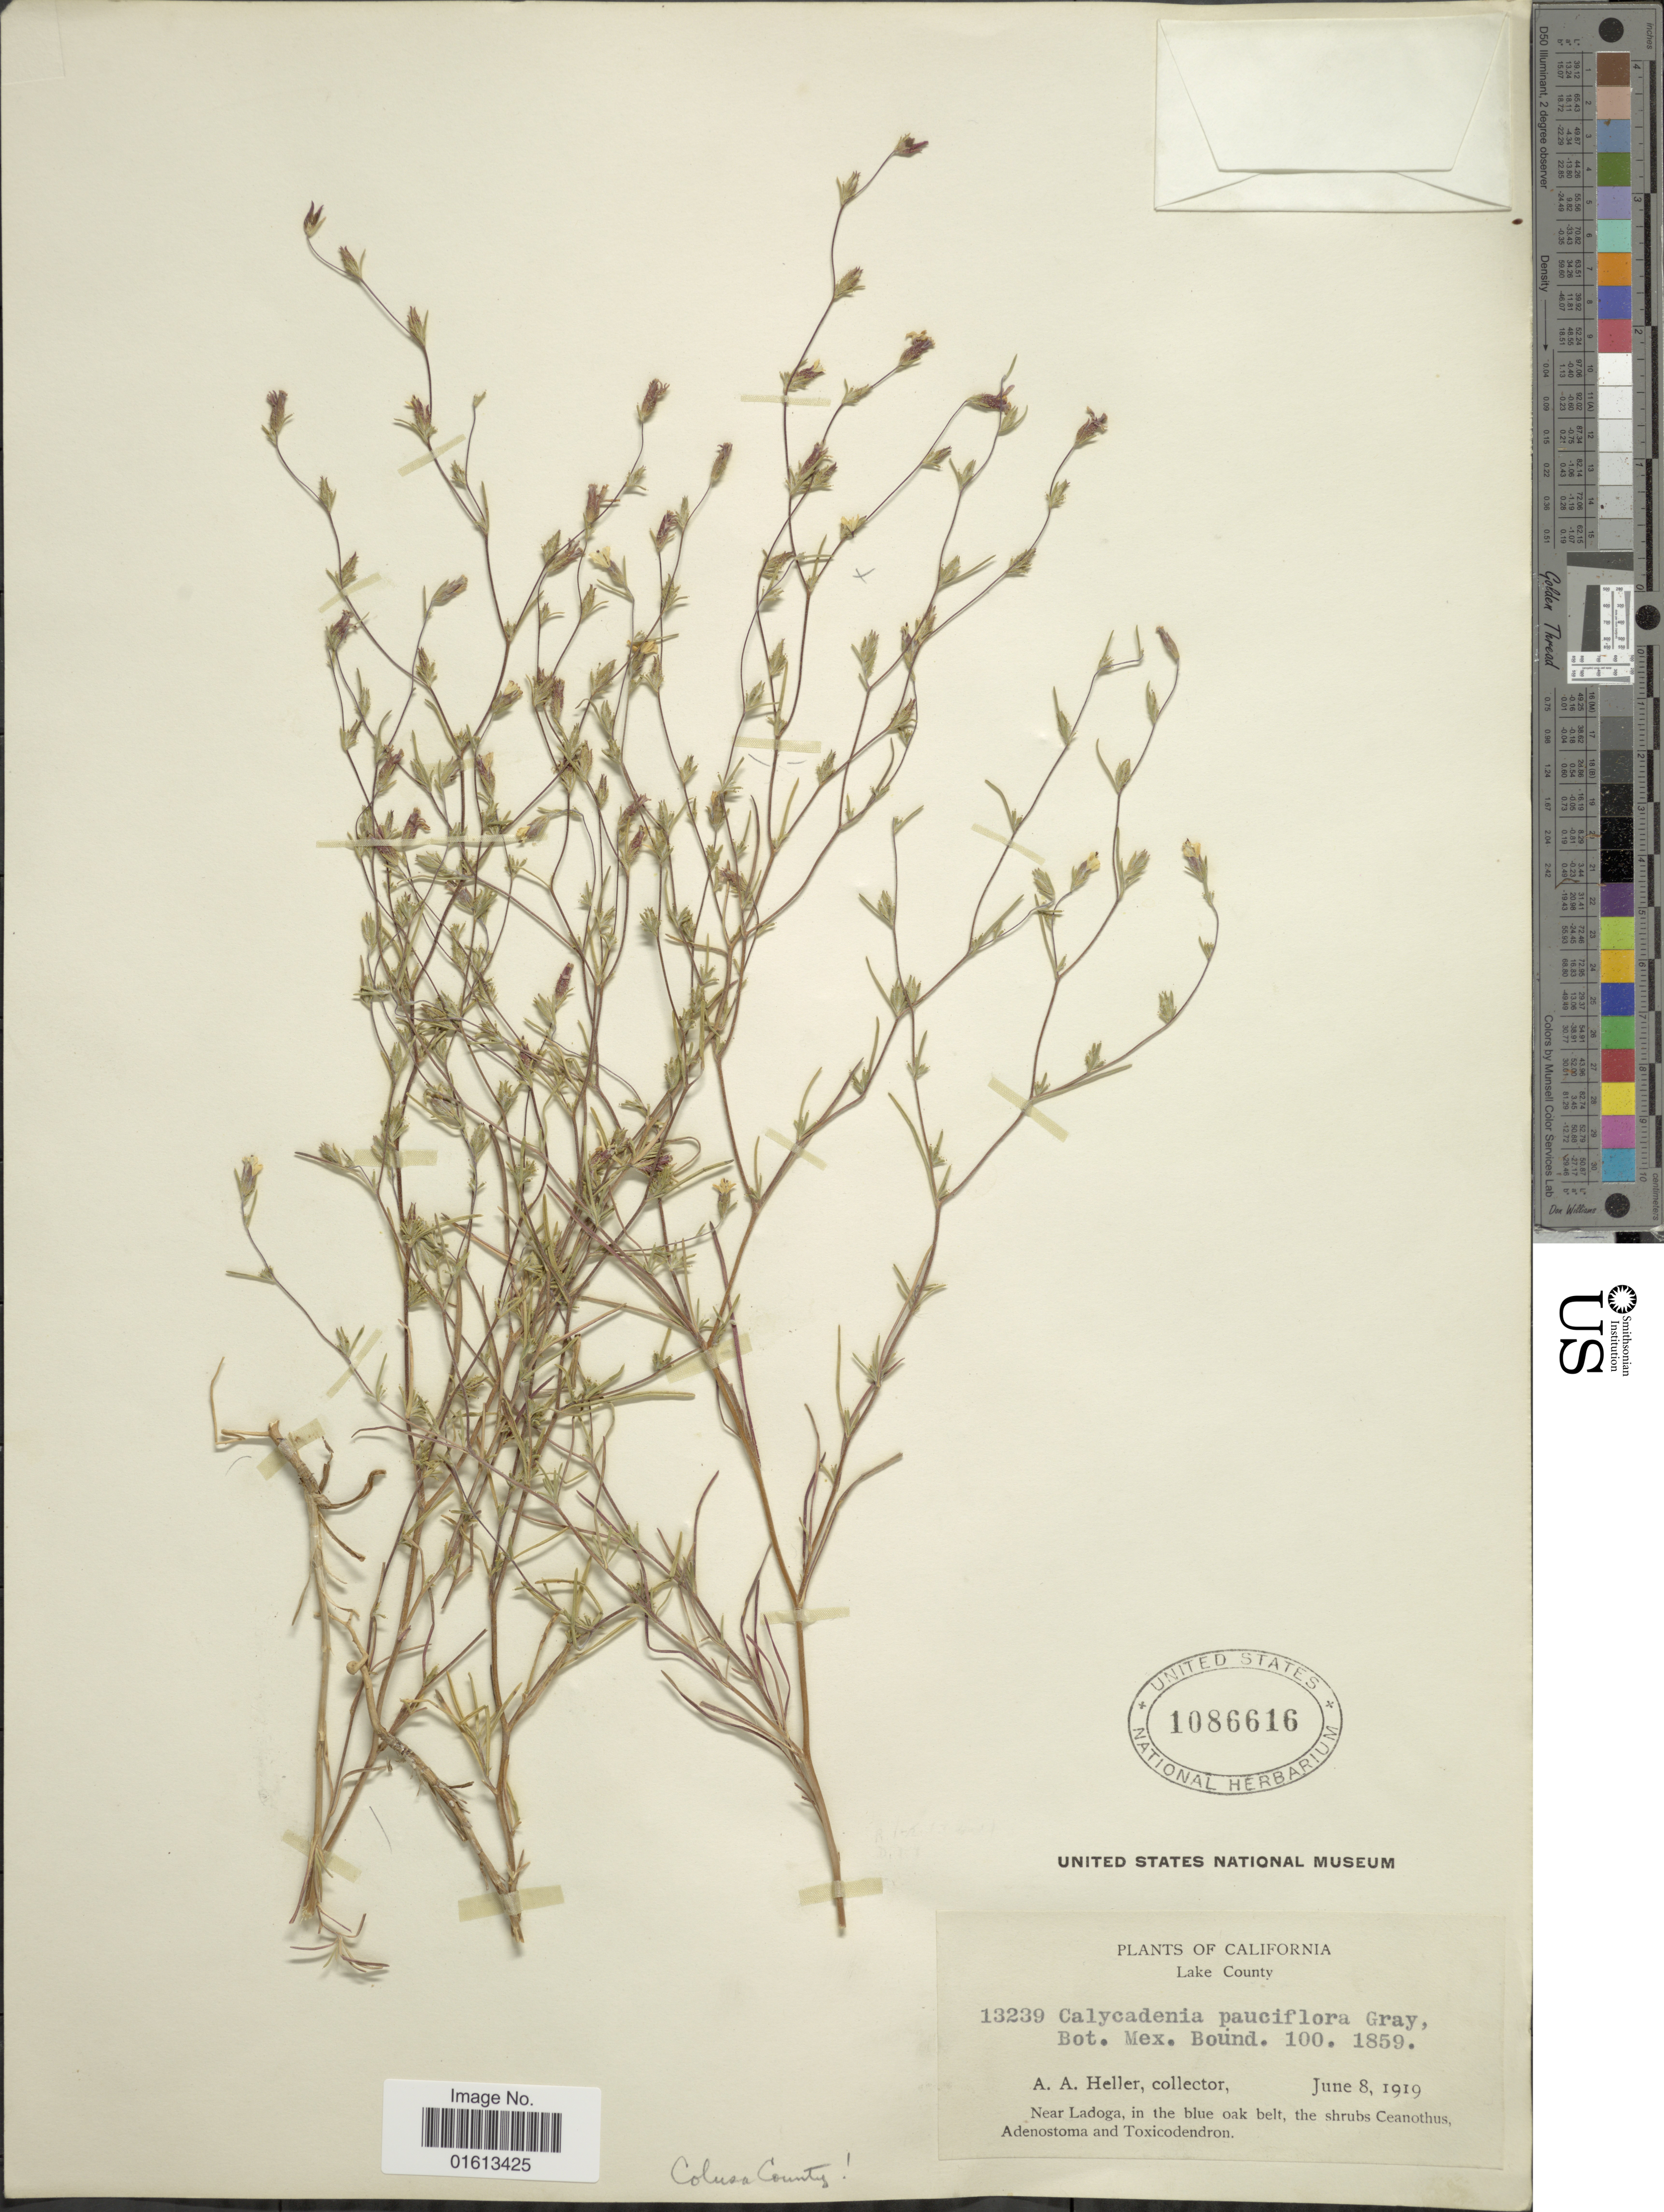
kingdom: Plantae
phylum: Tracheophyta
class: Magnoliopsida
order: Asterales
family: Asteraceae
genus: Calycadenia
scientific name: Calycadenia pauciflora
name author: A. Gray in Emory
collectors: A. A. Heller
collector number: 13239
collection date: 1919-06-08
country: United States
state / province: California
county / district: Lake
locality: Lake County, near Ladoga, in the blue oak belt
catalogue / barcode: US 1086616